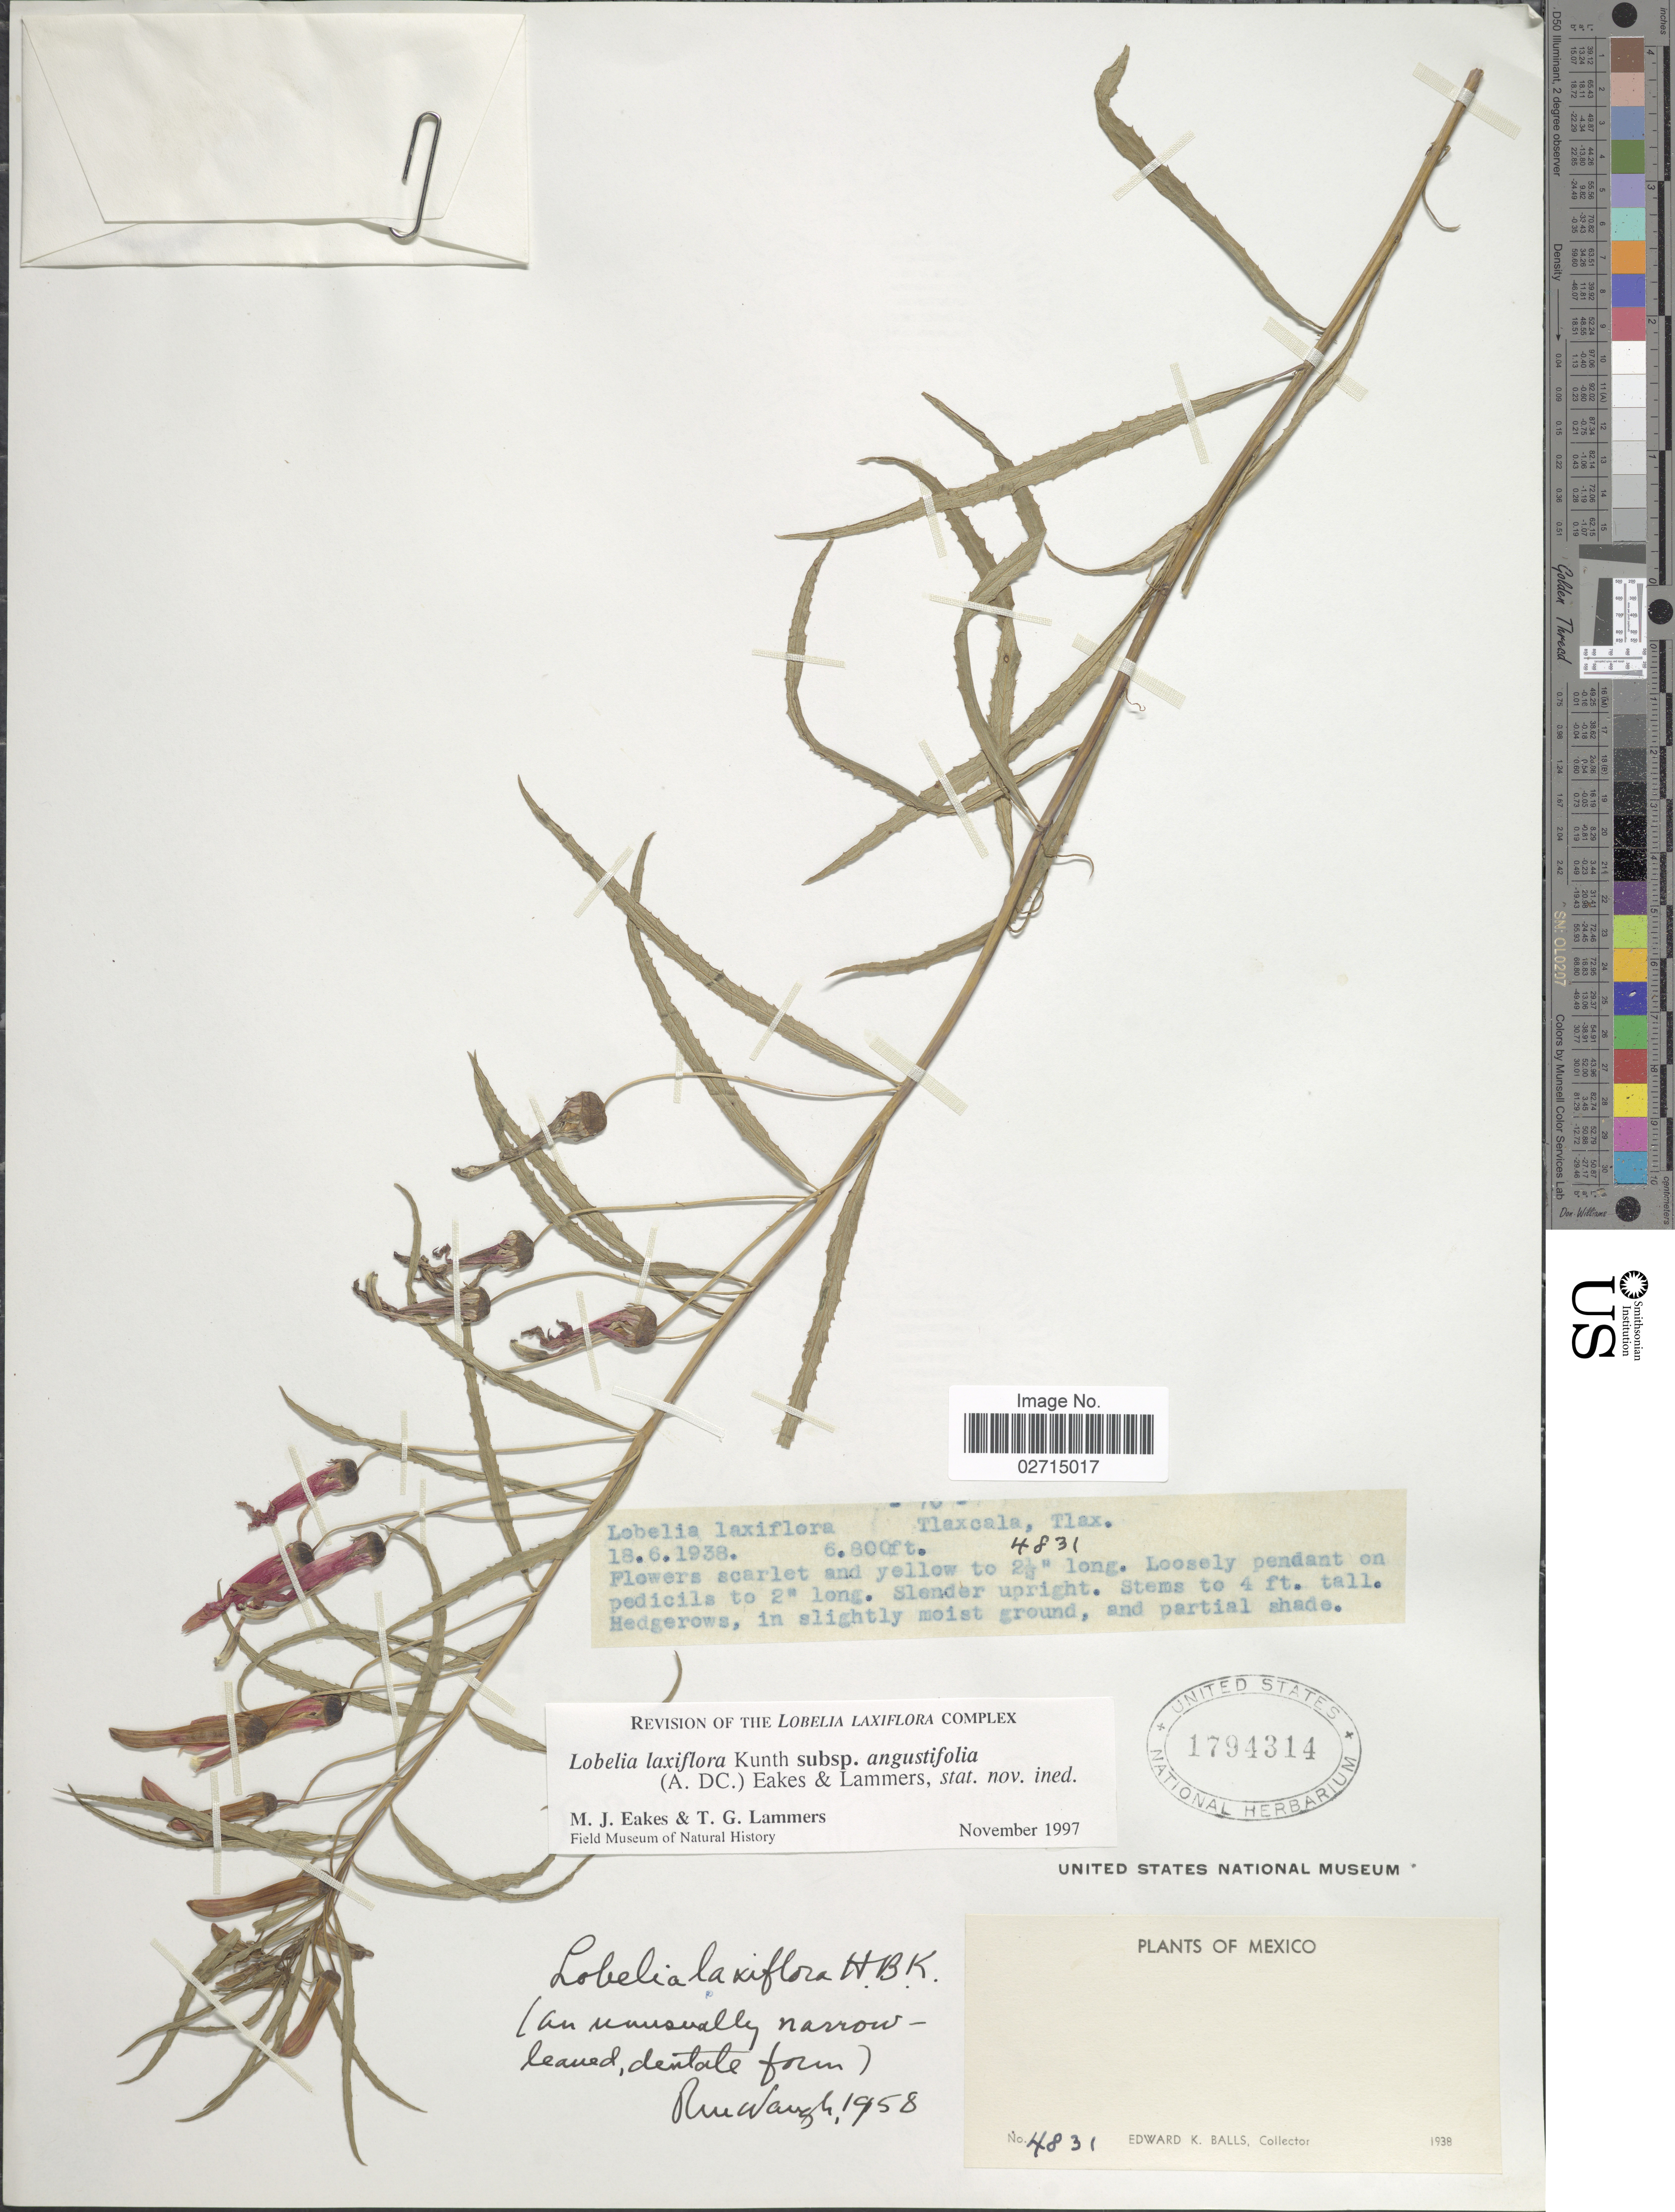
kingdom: Plantae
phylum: Tracheophyta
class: Magnoliopsida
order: Asterales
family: Campanulaceae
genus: Leptocodon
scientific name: Leptocodon laxiflora var. angustifolia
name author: A. DC.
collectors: E. K. Balls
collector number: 4831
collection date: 1938-06-18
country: Mexico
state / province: Tlaxcala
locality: Tlaxcala, Tlax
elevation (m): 2073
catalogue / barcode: US 1794314